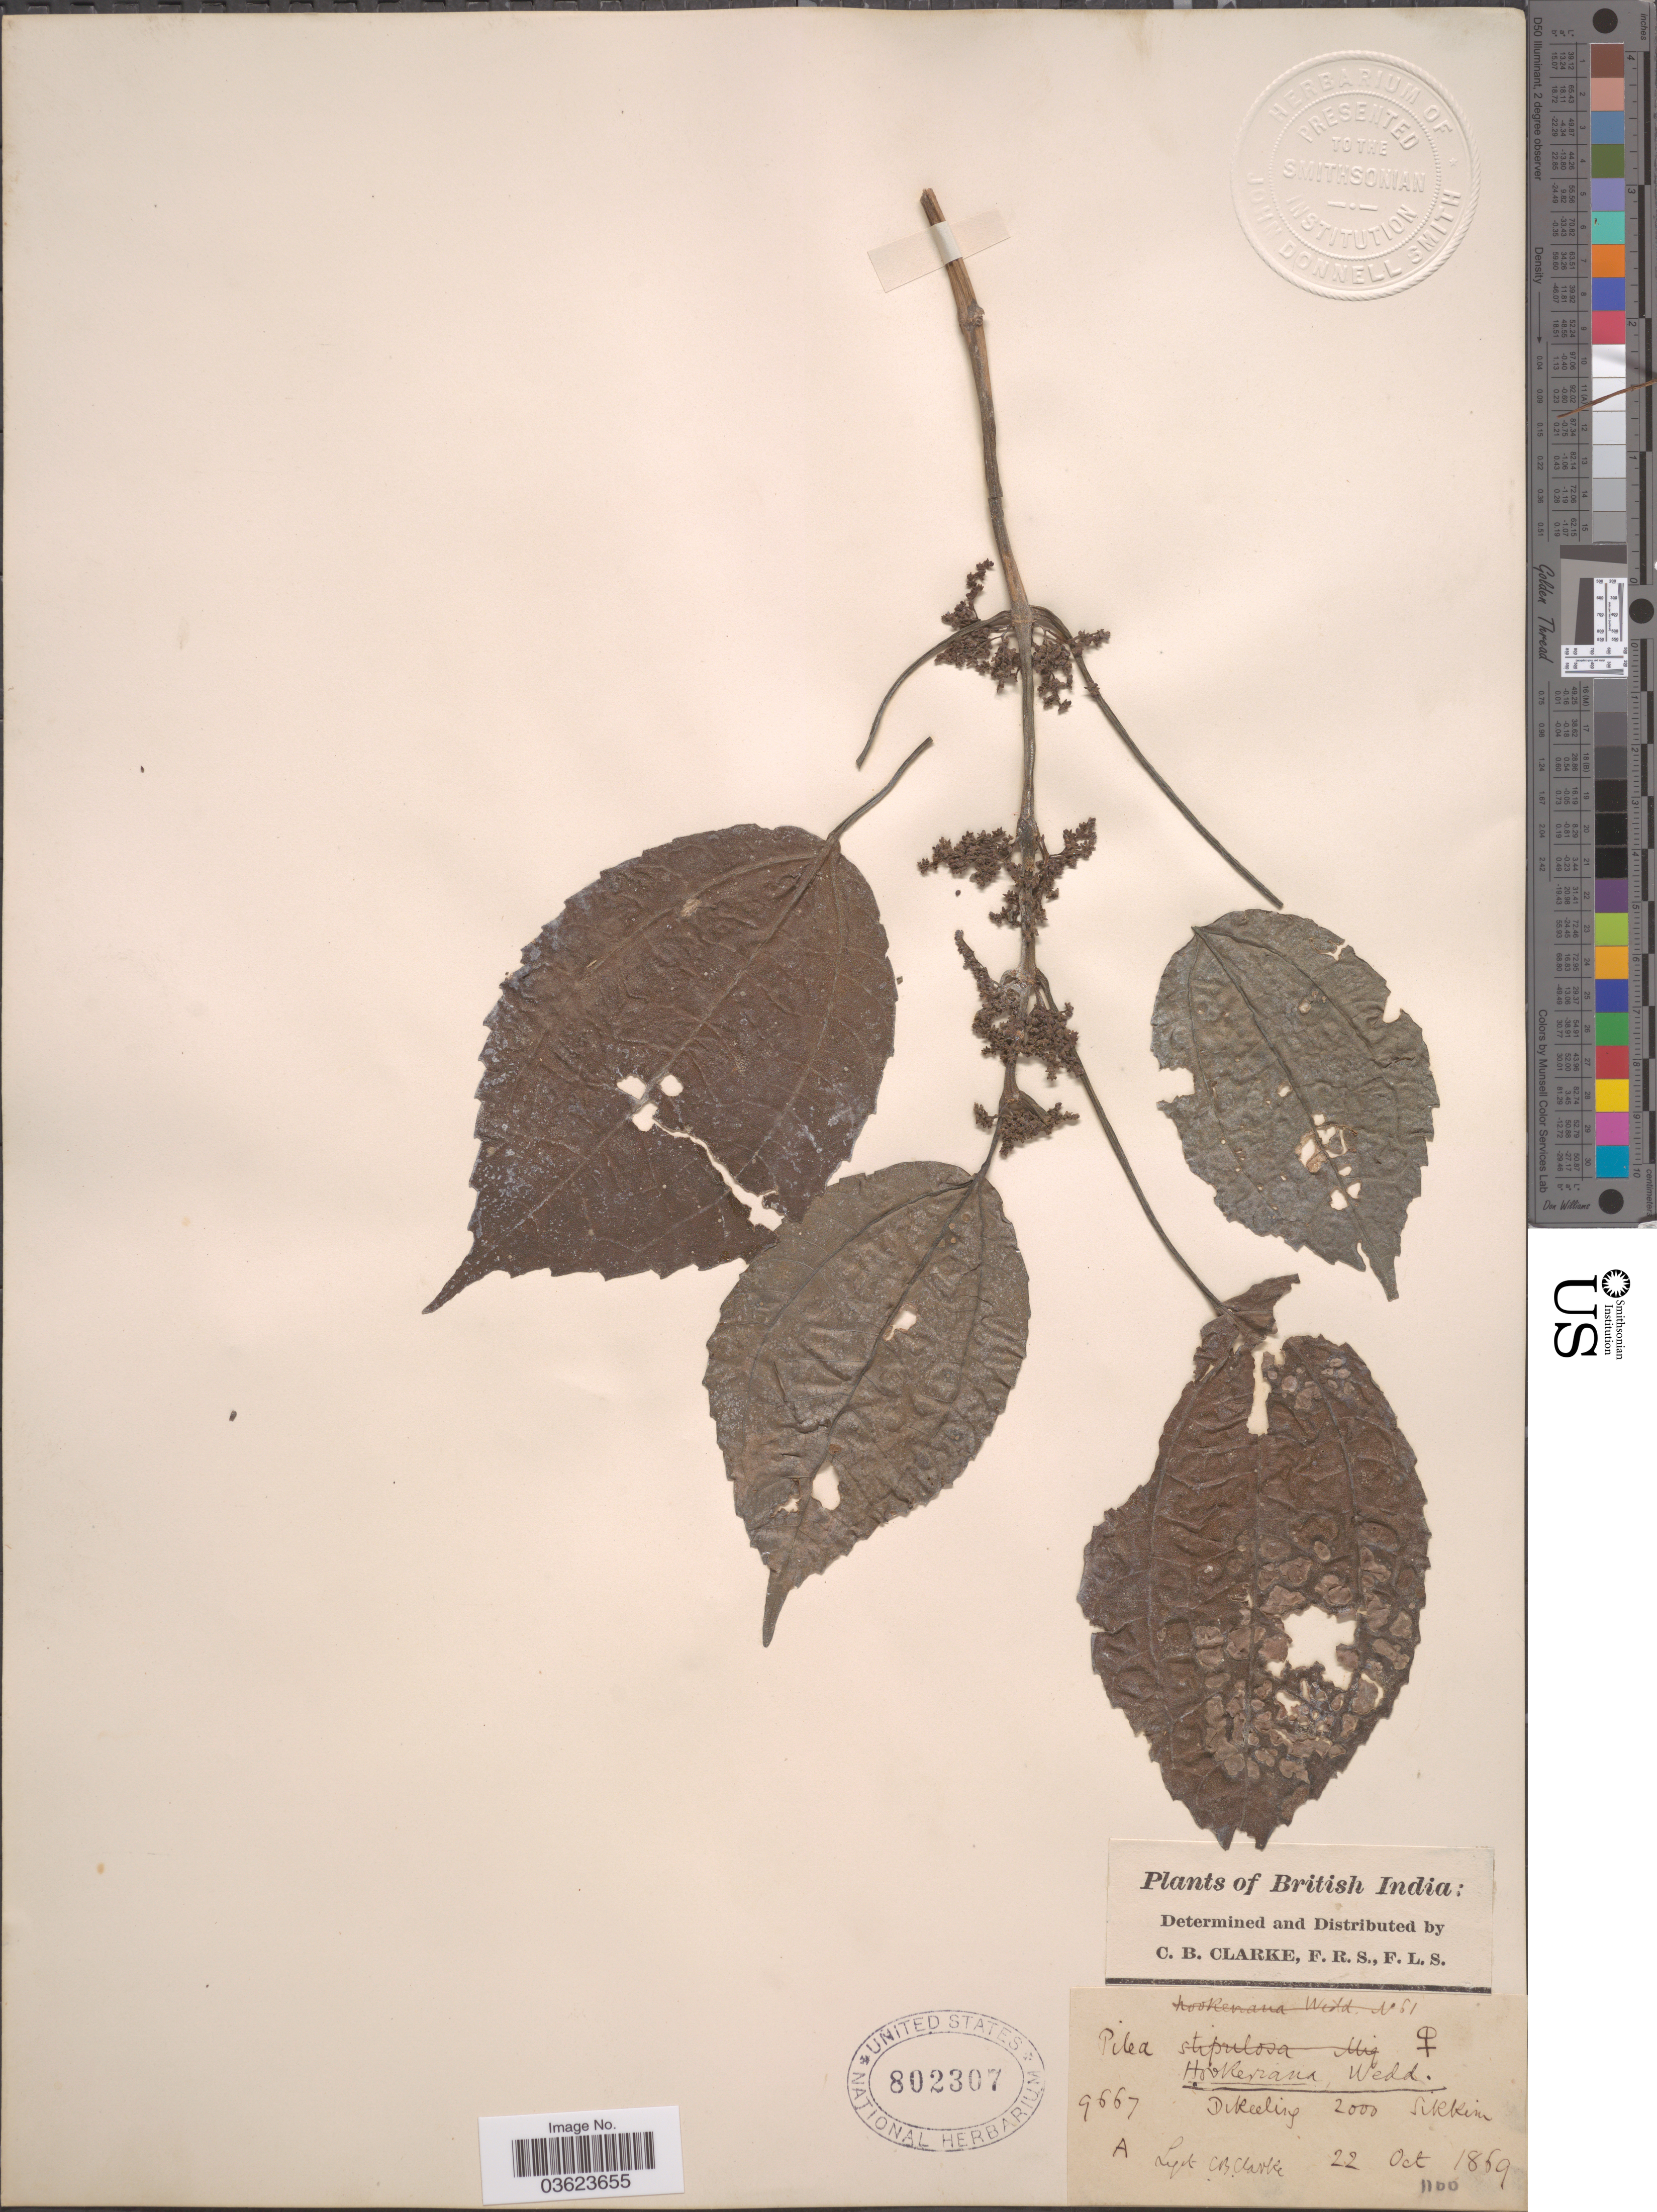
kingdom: Plantae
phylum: Tracheophyta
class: Magnoliopsida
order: Rosales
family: Urticaceae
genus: Pilea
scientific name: Pilea hookeriana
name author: Wedd.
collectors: C. B. Clarke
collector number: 9667 A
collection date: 1869-10-22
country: India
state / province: Sikkim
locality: British India. Darjeeling.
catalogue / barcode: US 802307